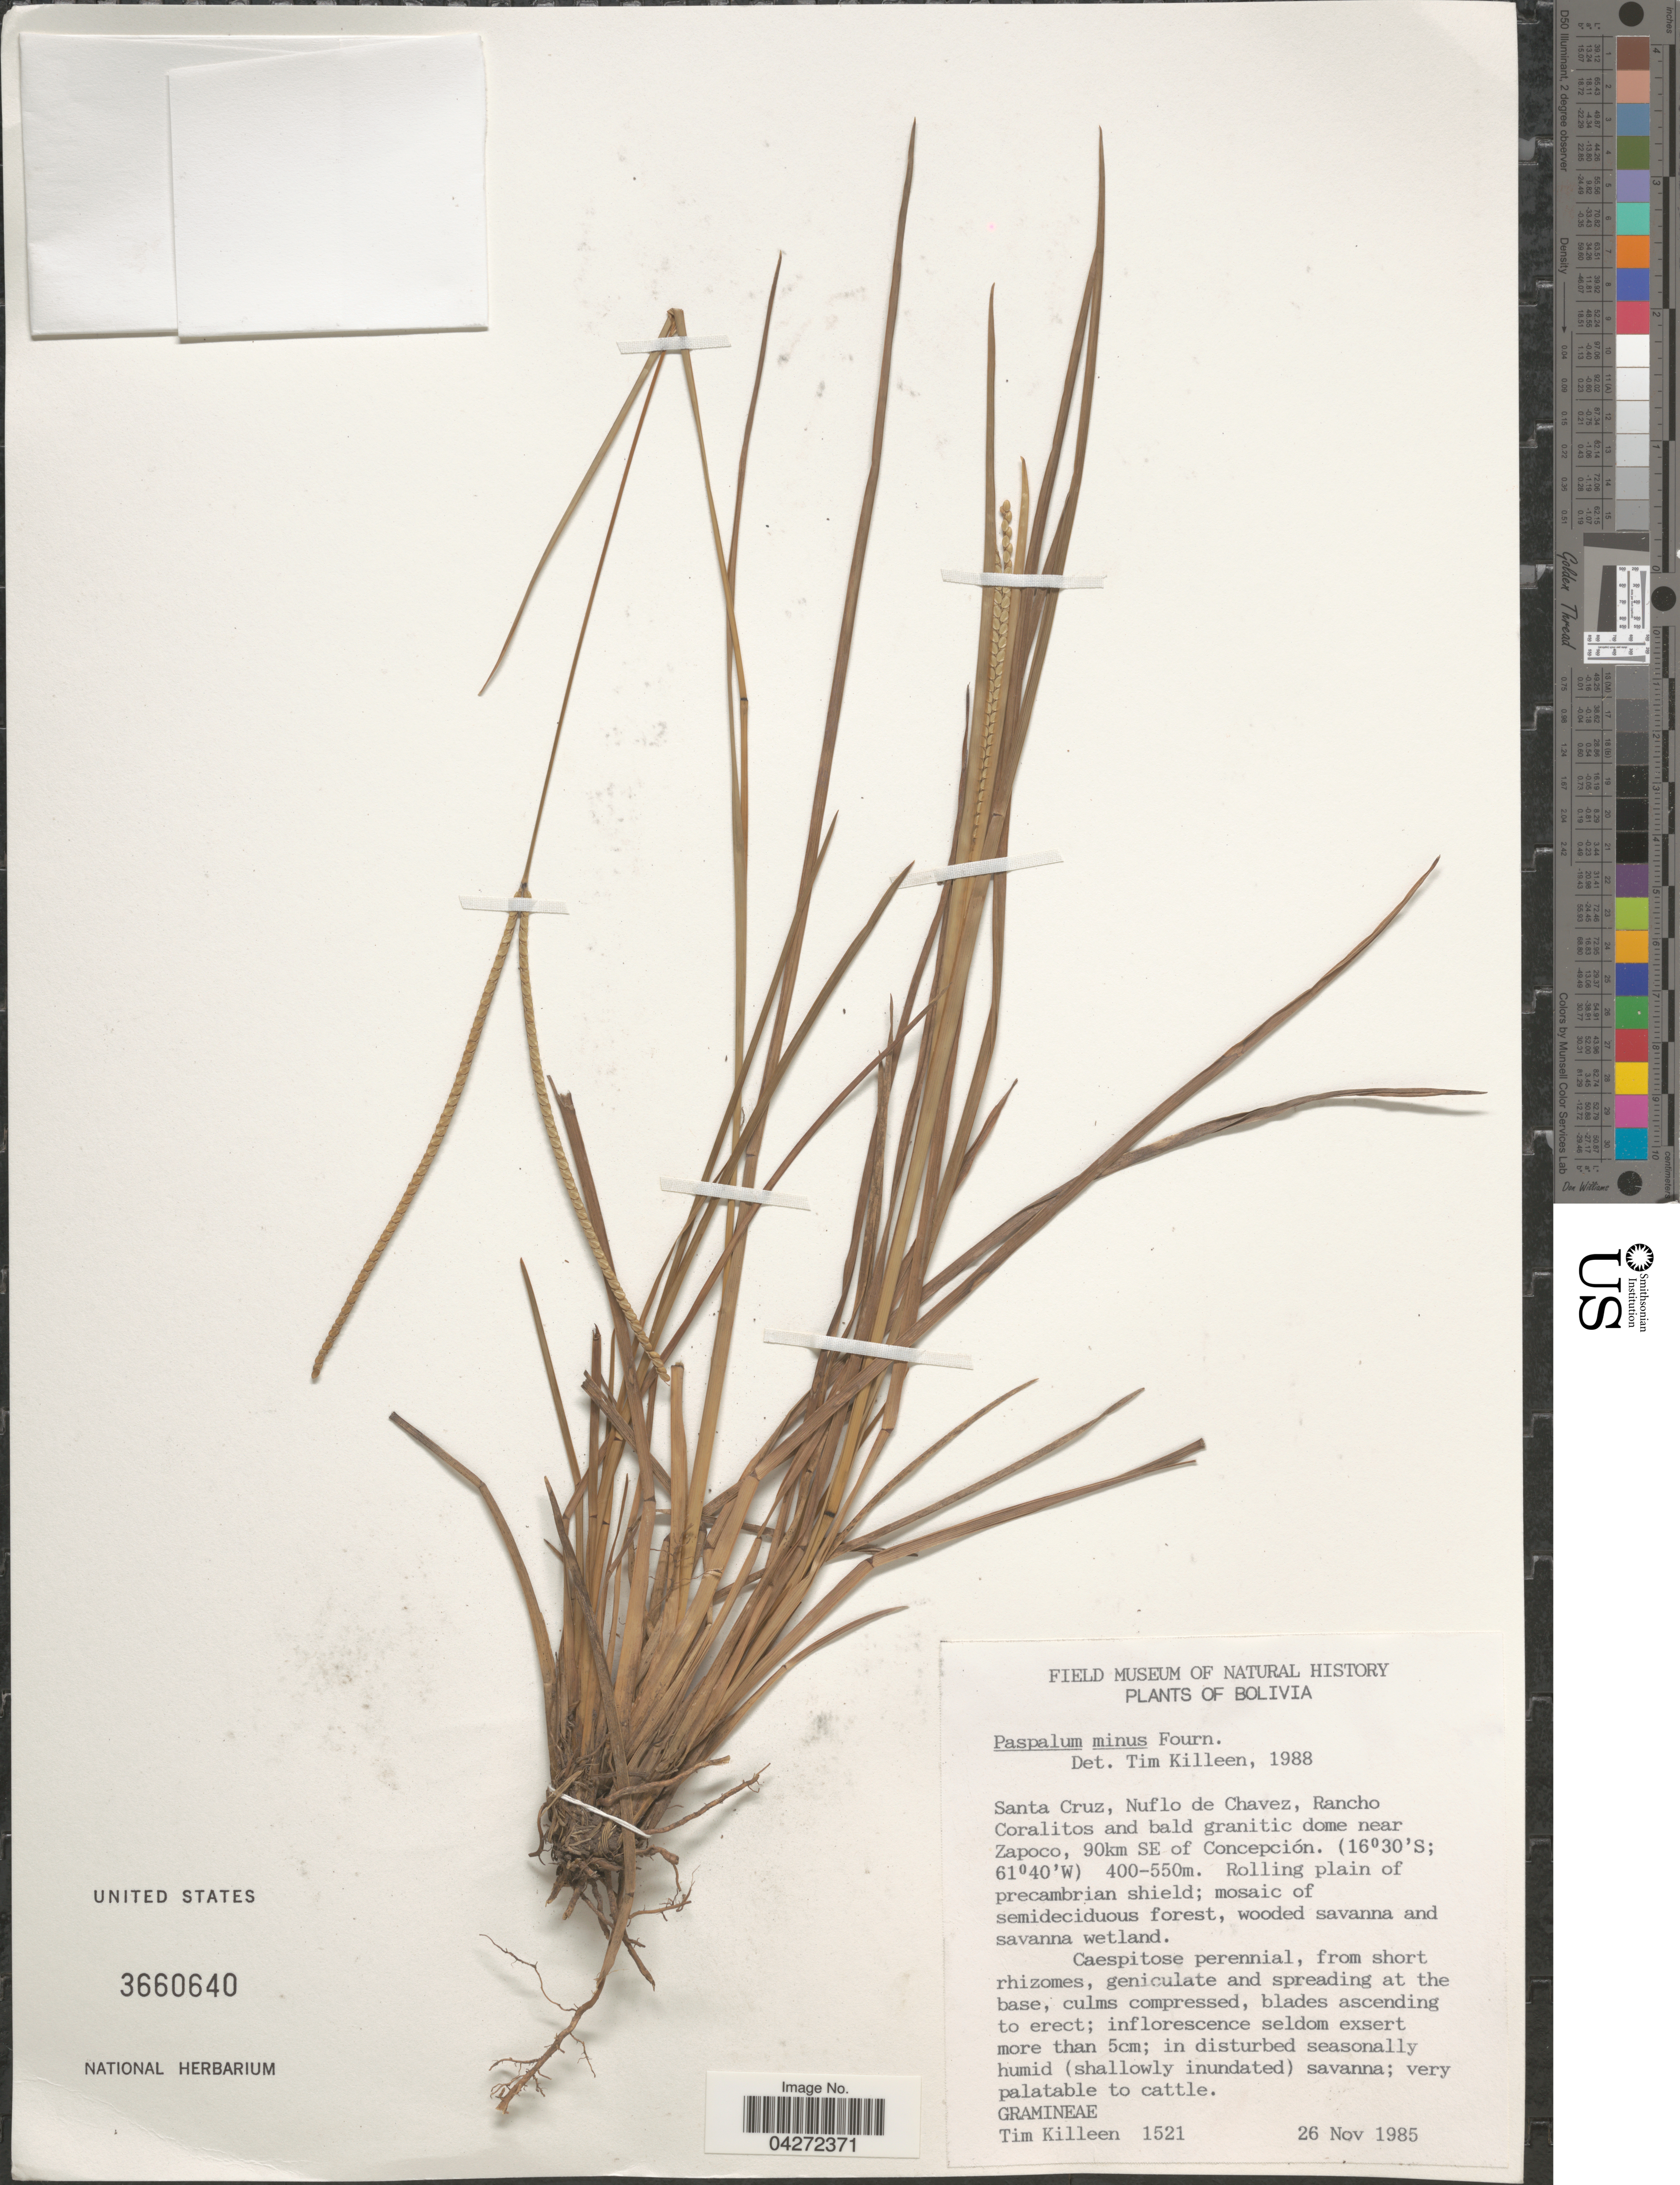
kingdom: Plantae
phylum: Tracheophyta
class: Liliopsida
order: Poales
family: Poaceae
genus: Paspalum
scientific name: Paspalum minus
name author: E. Fourn.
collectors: T. J. Killeen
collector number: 1521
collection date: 1985-11-26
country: Bolivia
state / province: Santa Cruz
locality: Nuflo de Chavez, Rancho Coralitos and bald granitic dome near Zapoco, 90km SE of Concepción.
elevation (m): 400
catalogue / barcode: US 3660640